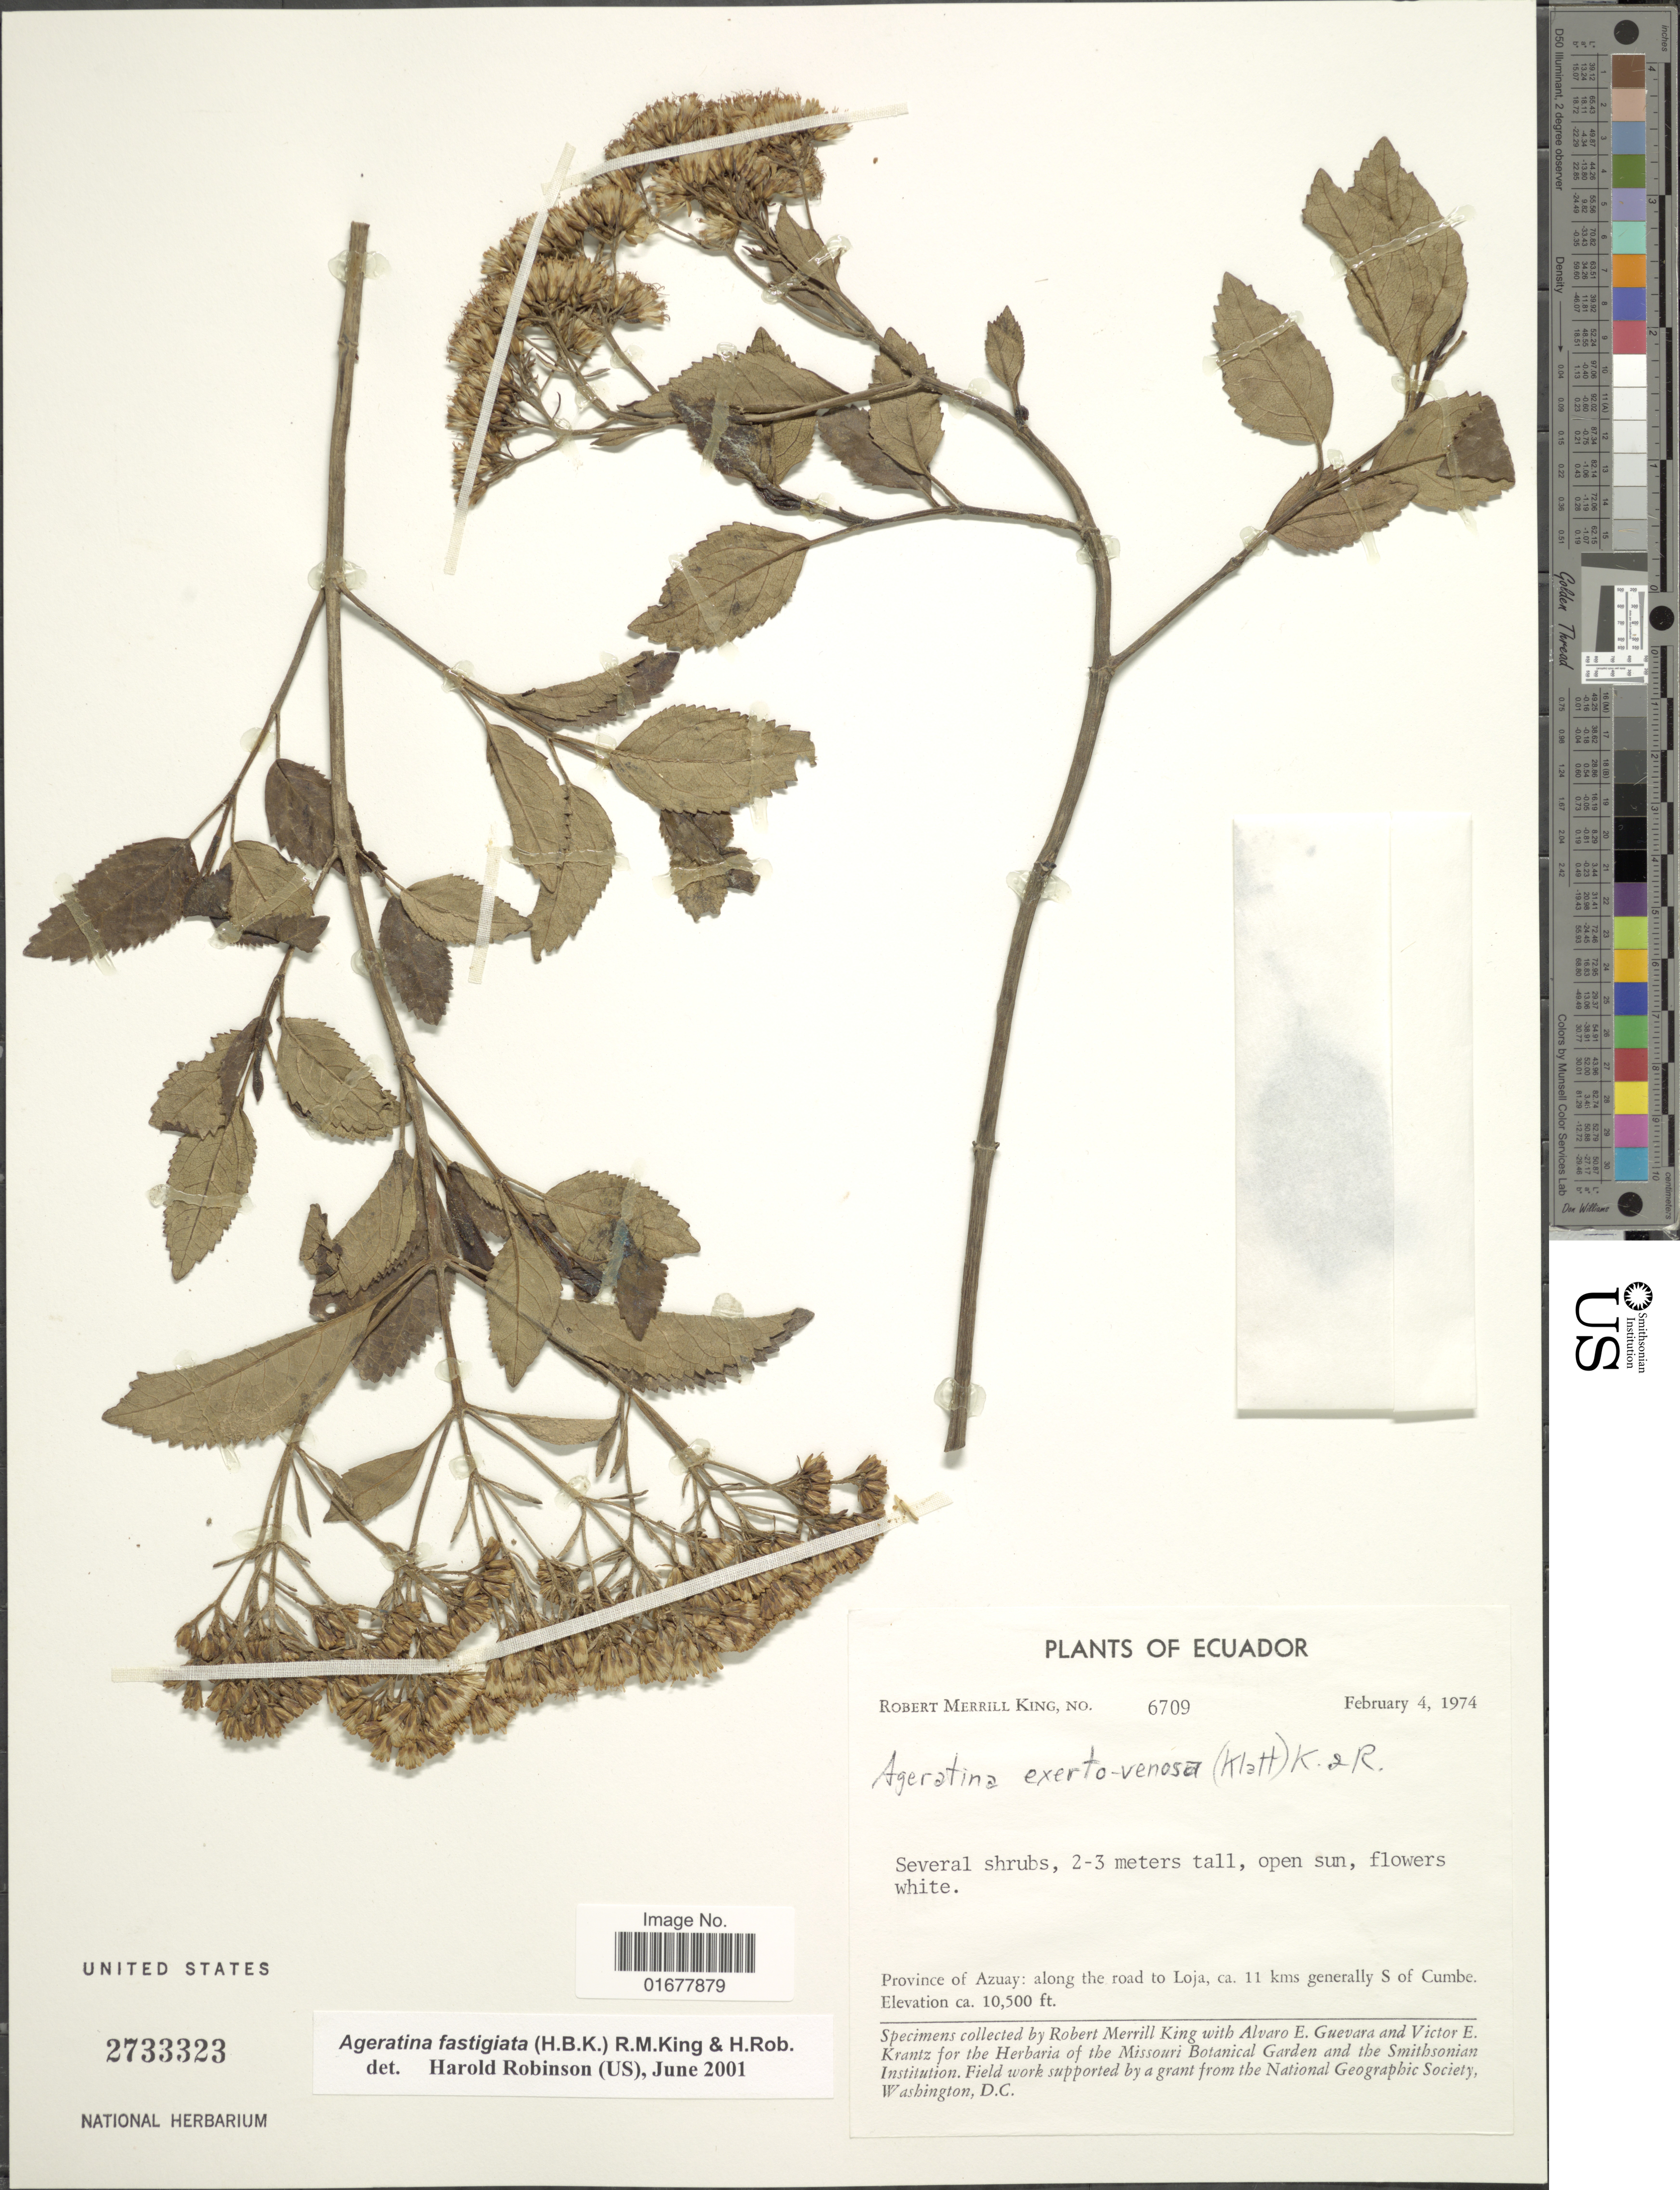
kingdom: Plantae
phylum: Tracheophyta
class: Magnoliopsida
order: Asterales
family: Asteraceae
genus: Ageratina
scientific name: Ageratina exserto-venosa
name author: (Klatt) R.M. King & H. Rob.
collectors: R. M. King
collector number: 6709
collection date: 1974-02-04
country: Ecuador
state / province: Azuay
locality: Province Of Azuay: along the road to Loja, 11 kms generally S of Cumbe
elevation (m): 3200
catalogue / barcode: US 2733323